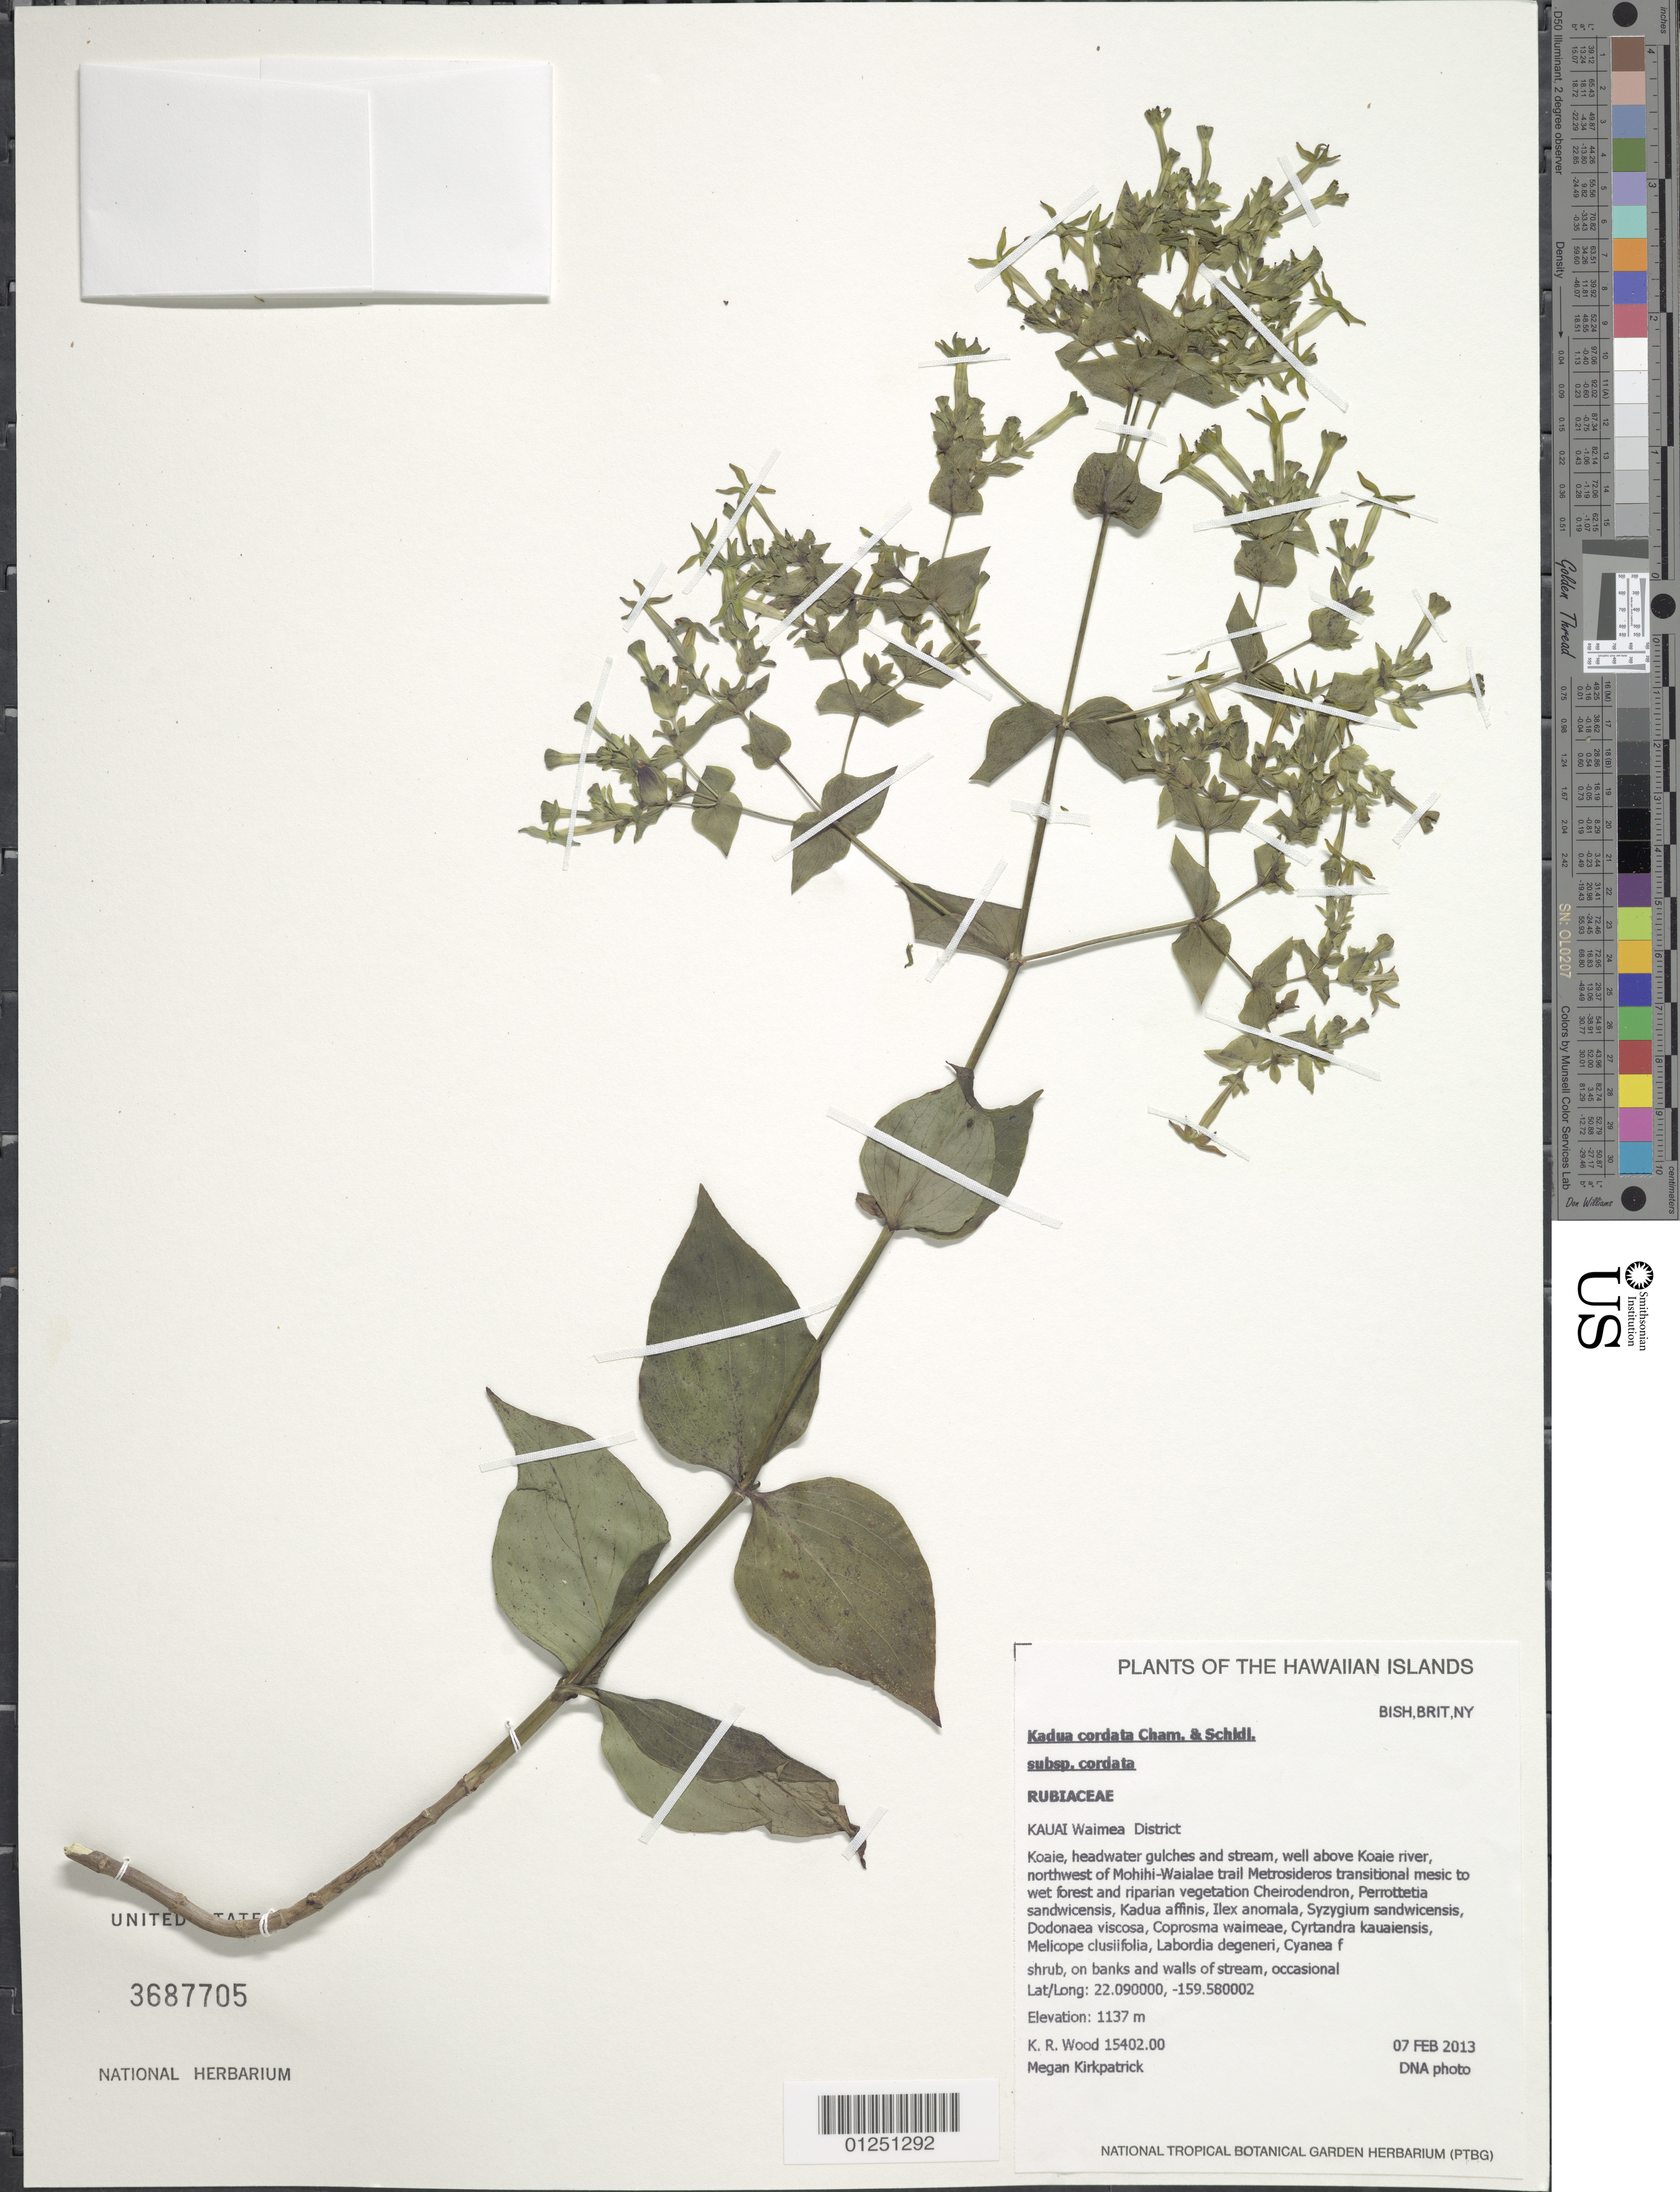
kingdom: Plantae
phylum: Tracheophyta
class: Magnoliopsida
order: Gentianales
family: Rubiaceae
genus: Kadua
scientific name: Kadua cordata subsp. cordata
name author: Cham. & Schltdl.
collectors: K. R. Wood & M. Kirkpatrick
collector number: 15402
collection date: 2013-02-07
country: United States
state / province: Hawaii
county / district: Kauai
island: Kaua'i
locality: Waimea District, Koaie, headwater gulches and stream, well above Koaie river, northwest of Mohihi-Waialae trail, on banks and walls of stream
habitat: Transitional mesic to wet forest and riparian vegetation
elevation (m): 1137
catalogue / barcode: US 3687705